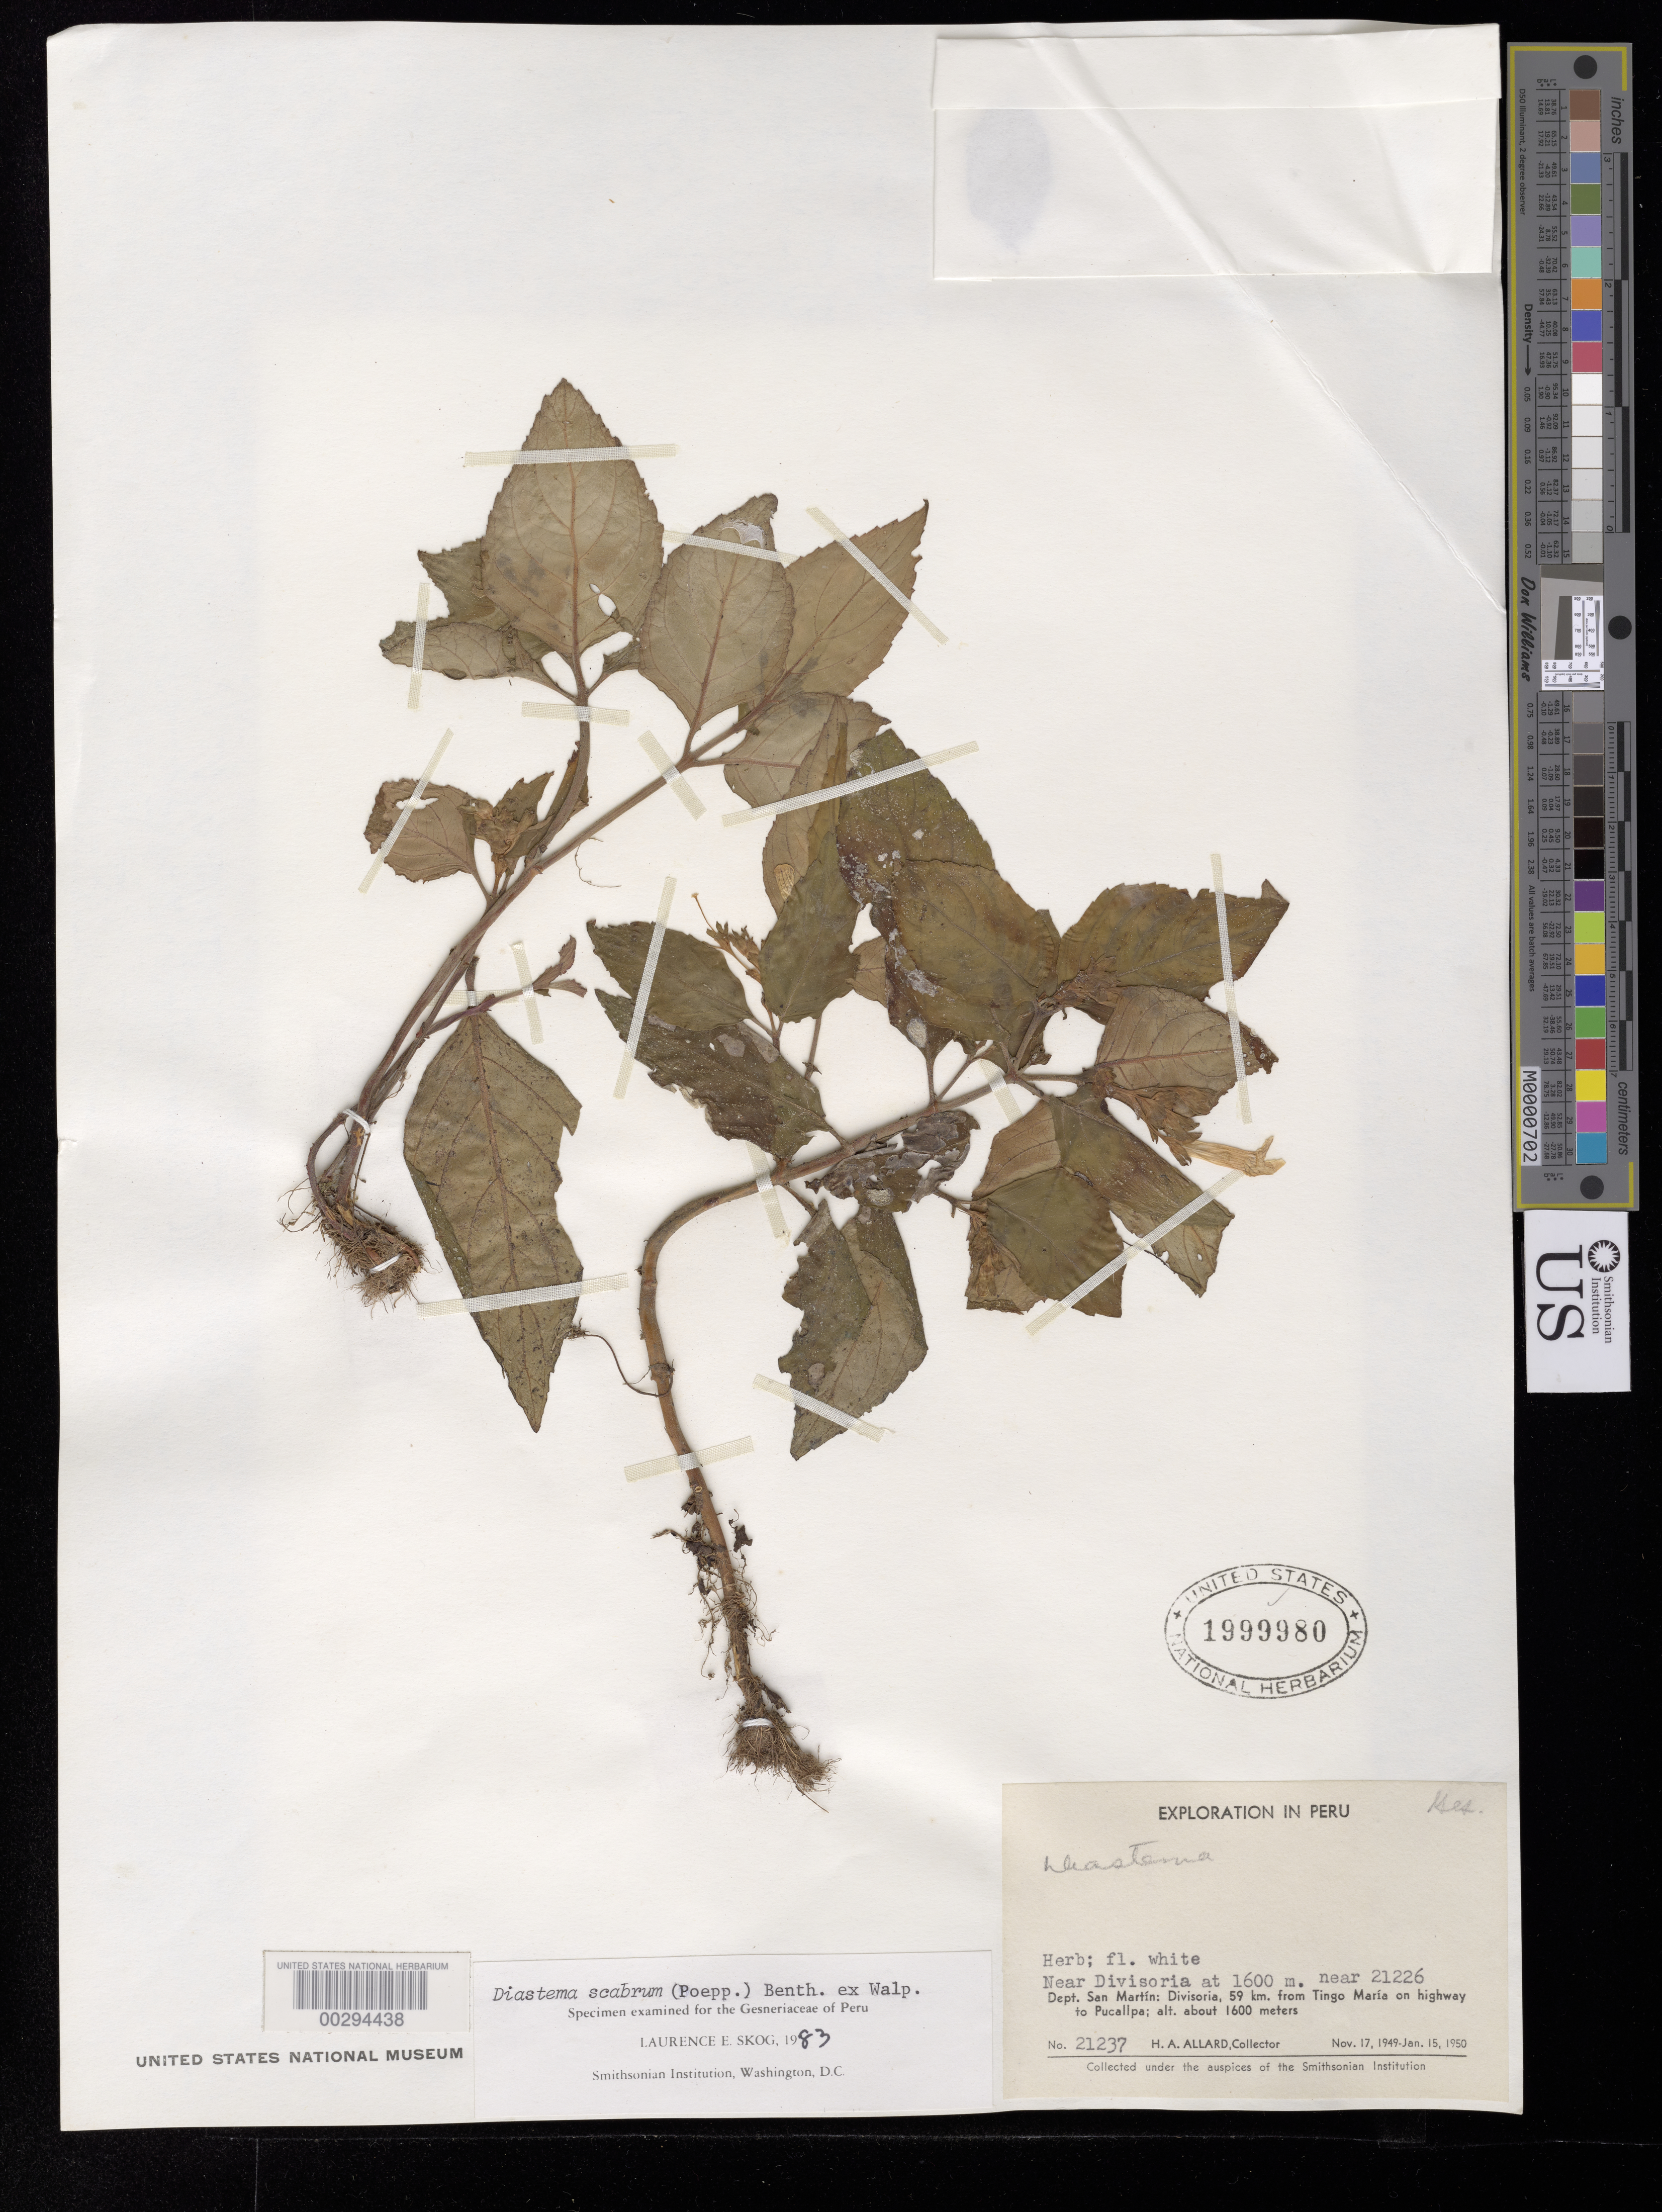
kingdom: Plantae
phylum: Tracheophyta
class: Magnoliopsida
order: Lamiales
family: Gesneriaceae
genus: Diastema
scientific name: Diastema scabrum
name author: (Poepp.) Benth. ex Walp.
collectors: H. A. Allard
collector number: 21237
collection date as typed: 1949-50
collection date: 1949/1950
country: Peru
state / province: San Martín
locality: Near Divisoria, near HAA #...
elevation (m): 1600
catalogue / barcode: US 1999980